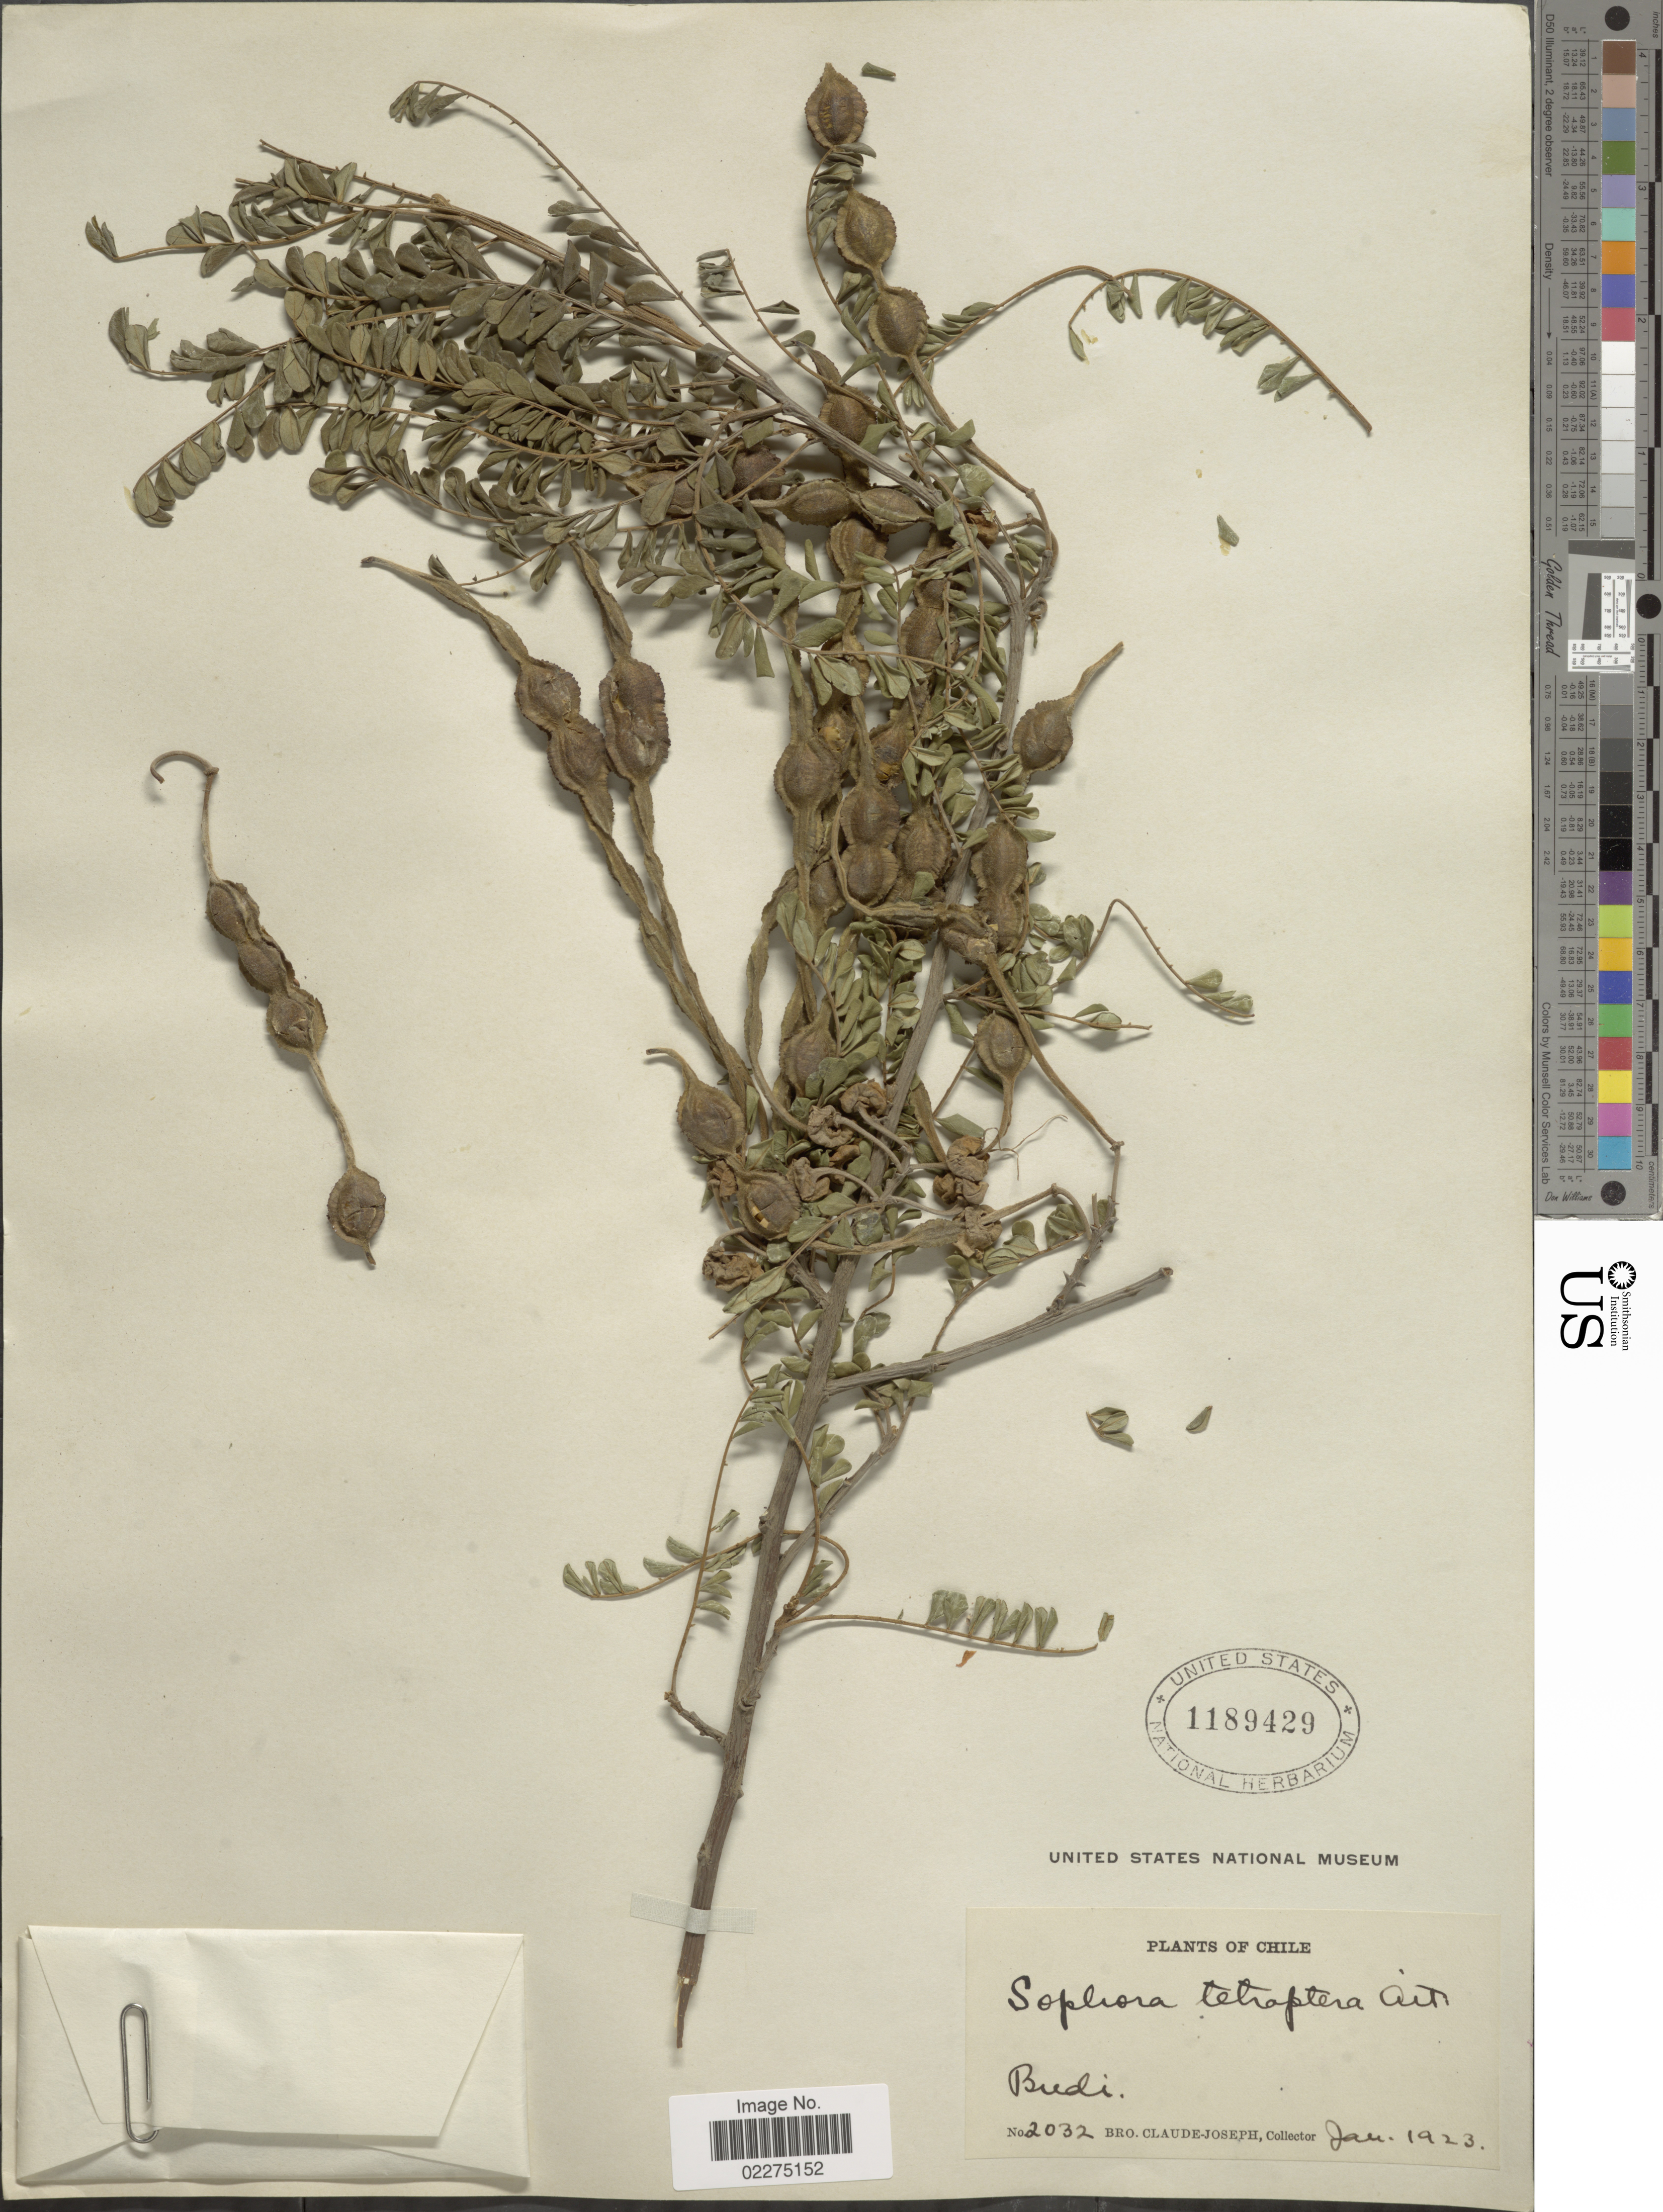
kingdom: Plantae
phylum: Tracheophyta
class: Magnoliopsida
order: Fabales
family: Fabaceae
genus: Sophora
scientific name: Sophora tetraptera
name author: J.F. Mill.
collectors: Bro. Claude-Joseph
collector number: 2032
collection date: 1923-01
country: Chile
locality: Budi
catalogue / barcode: US 1189429